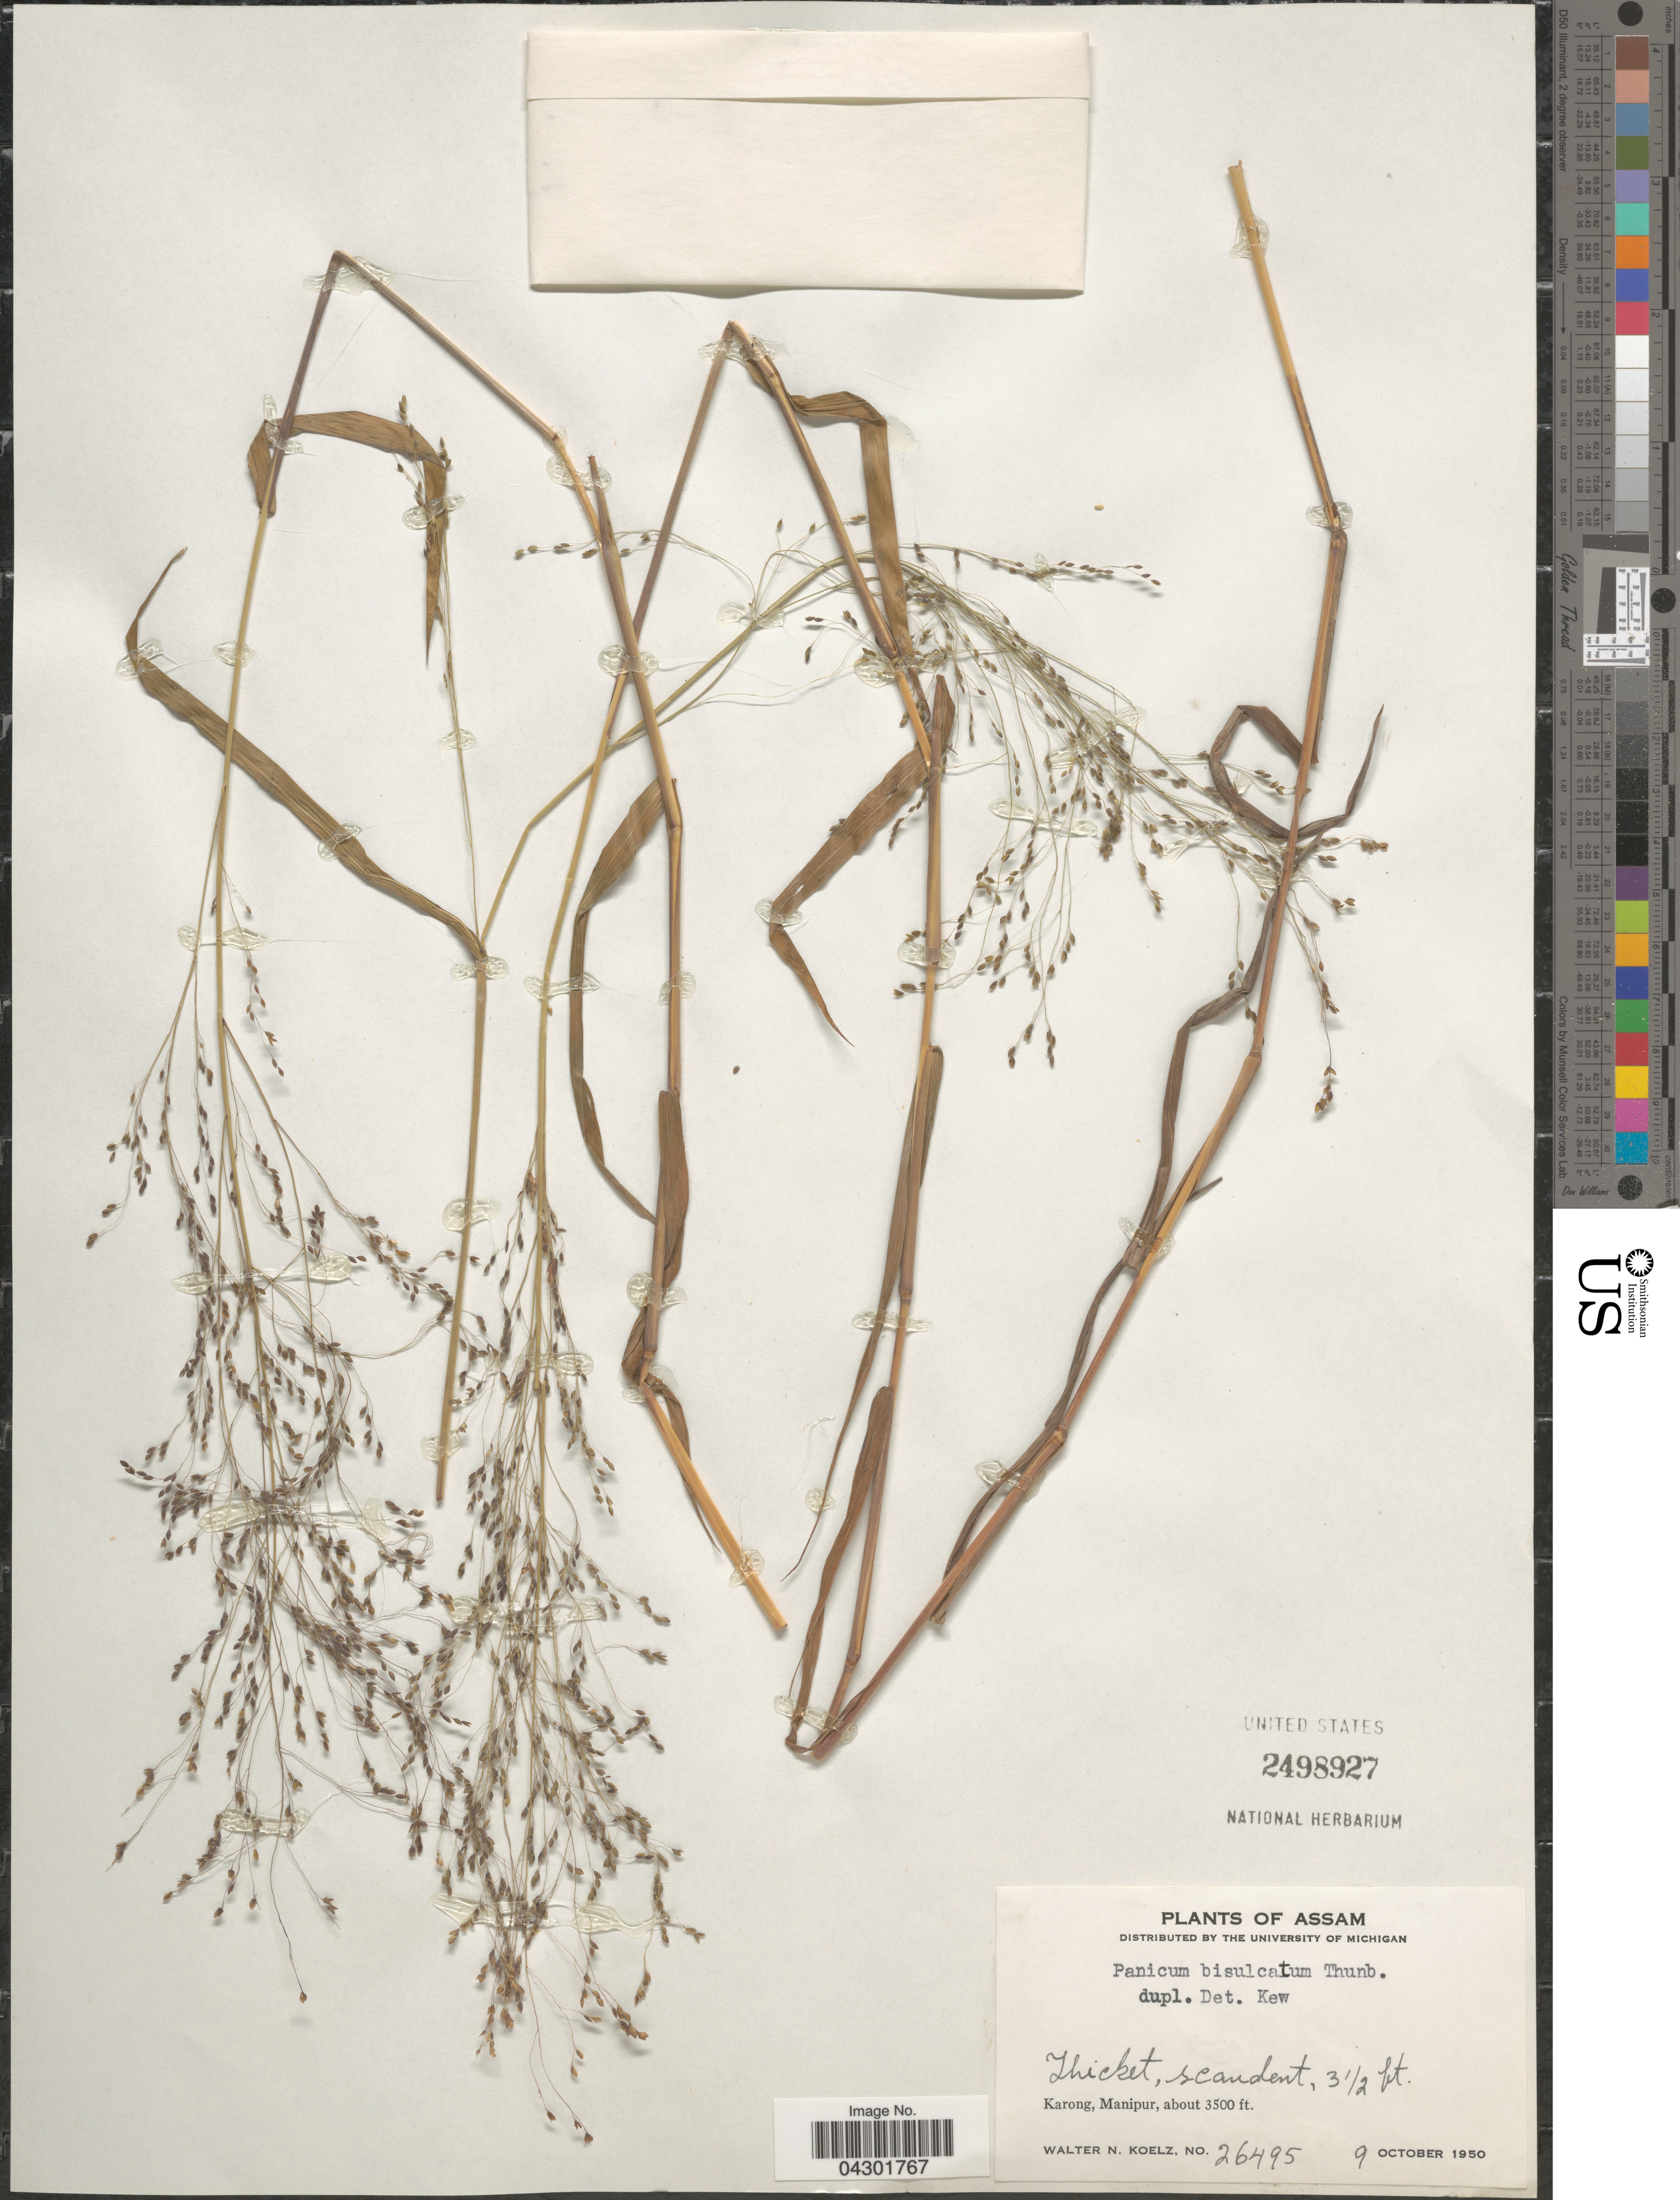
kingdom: Plantae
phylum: Tracheophyta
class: Liliopsida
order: Poales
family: Poaceae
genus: Panicum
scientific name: Panicum bisulcatum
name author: Thunb.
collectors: W. N. Koelz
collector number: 26495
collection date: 1950-10-09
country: India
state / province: Manipur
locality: Karong, Manipur.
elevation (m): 1067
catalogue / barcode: US 2498927